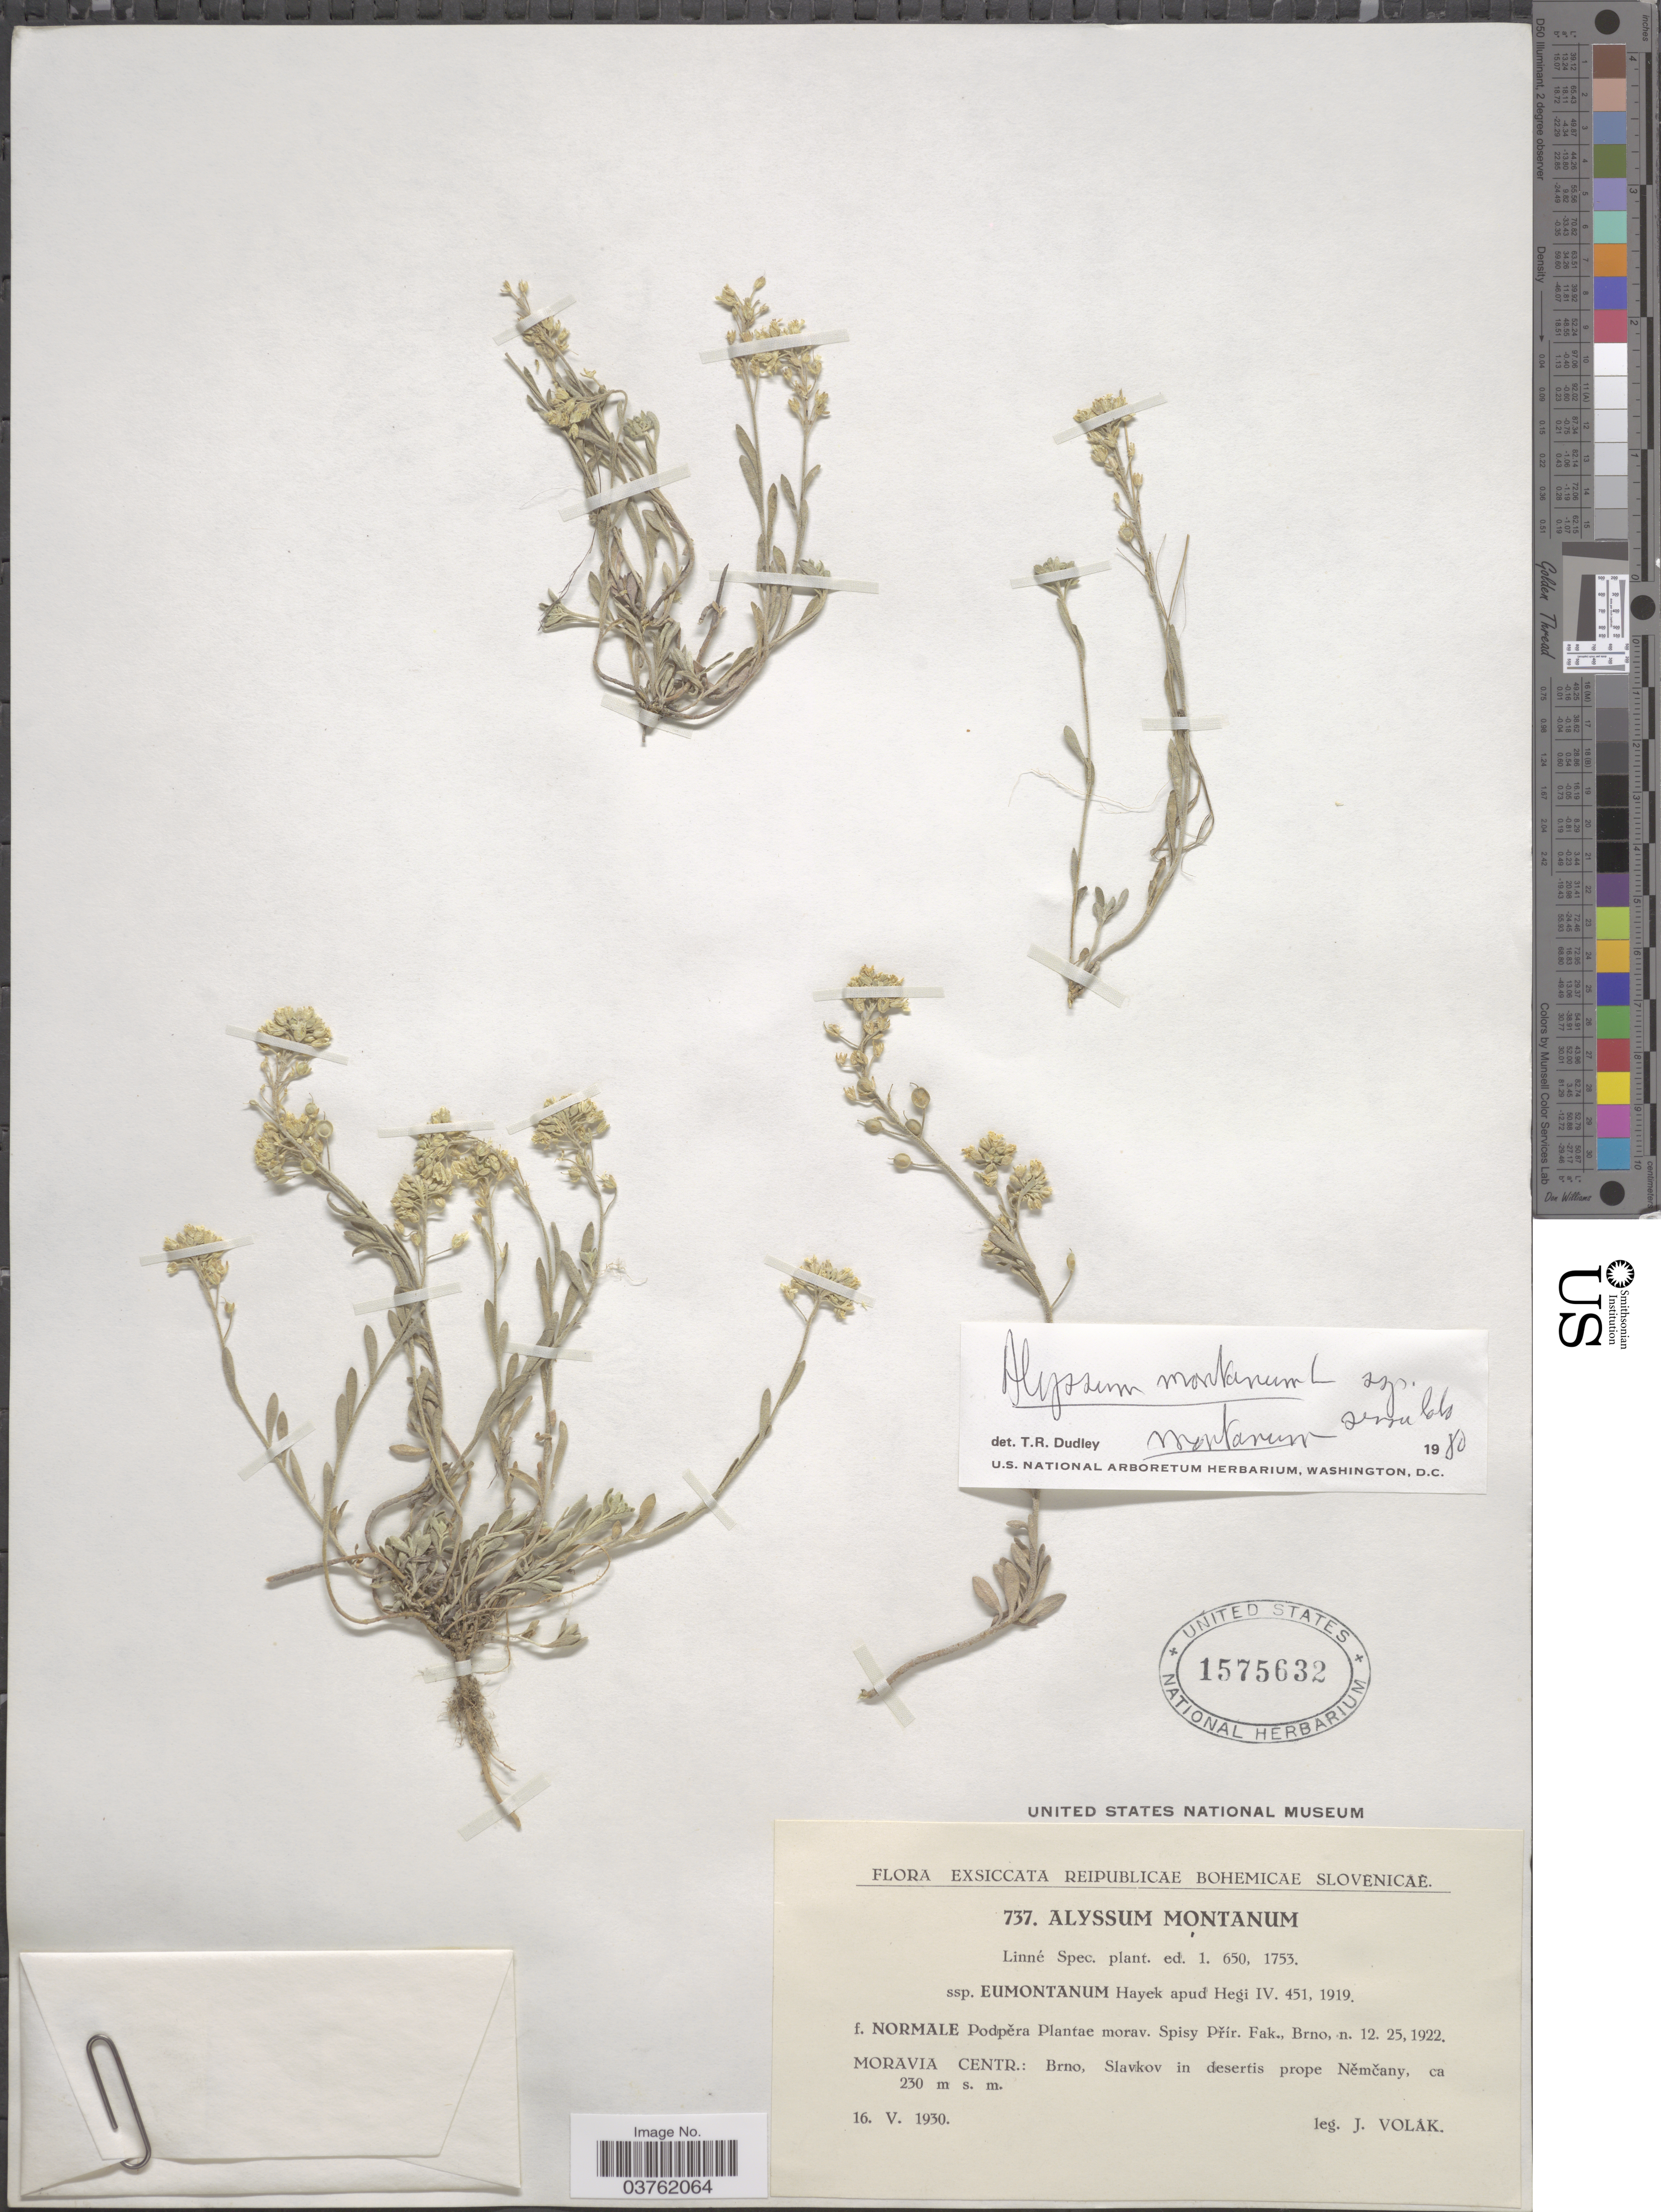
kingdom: Plantae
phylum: Tracheophyta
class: Magnoliopsida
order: Brassicales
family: Brassicaceae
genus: Alyssum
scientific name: Alyssum montanum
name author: L.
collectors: J. Volak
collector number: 737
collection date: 1930-05-16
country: Czechia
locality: Reipublicae Bohemicae Slovenicae. Moravia Centr.: Brno, Slavkov in desertis prope Nĕmčany.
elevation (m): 230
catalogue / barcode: US 1575632